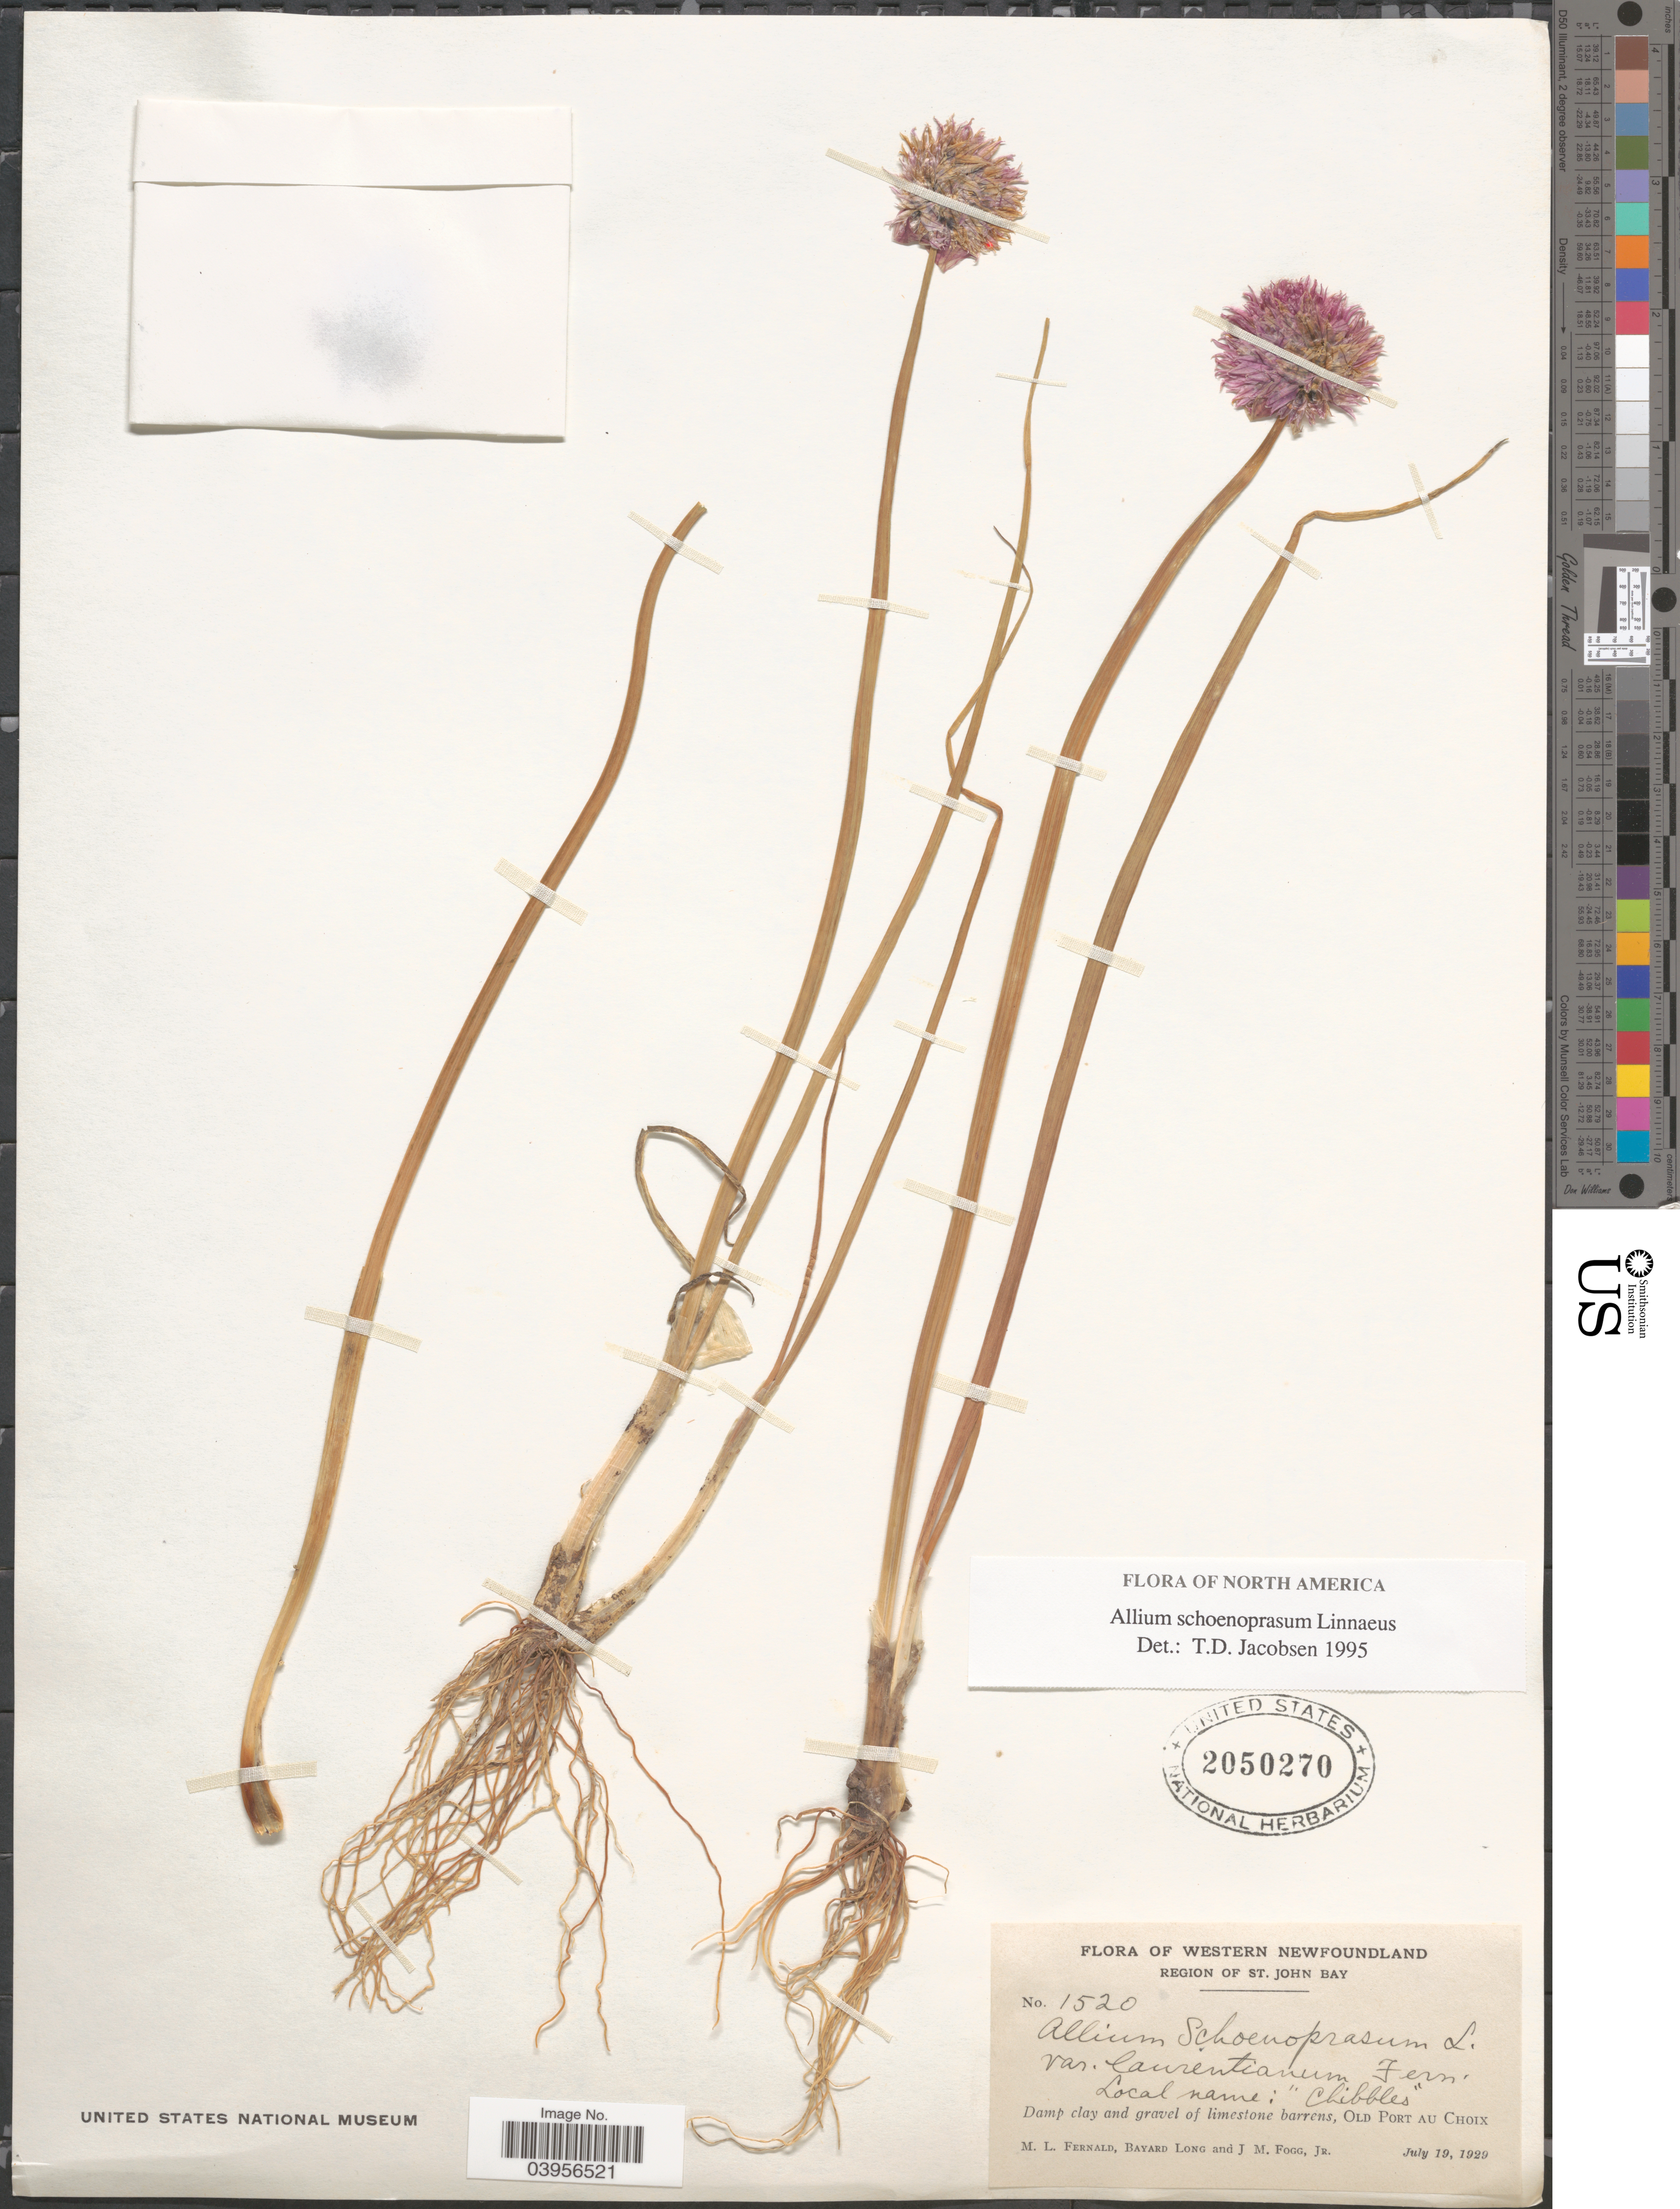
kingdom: Plantae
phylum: Tracheophyta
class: Liliopsida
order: Asparagales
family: Amaryllidaceae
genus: Allium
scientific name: Allium schoenoprasum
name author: L.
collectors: M. L. Fernald, B. Long & J. Fogg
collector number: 1520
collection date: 1929-07-19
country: Canada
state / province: Newfoundland and Labrador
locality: Western Newfoundland. Region of St. John Bay. Old Port au Choix.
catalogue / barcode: US 2050270